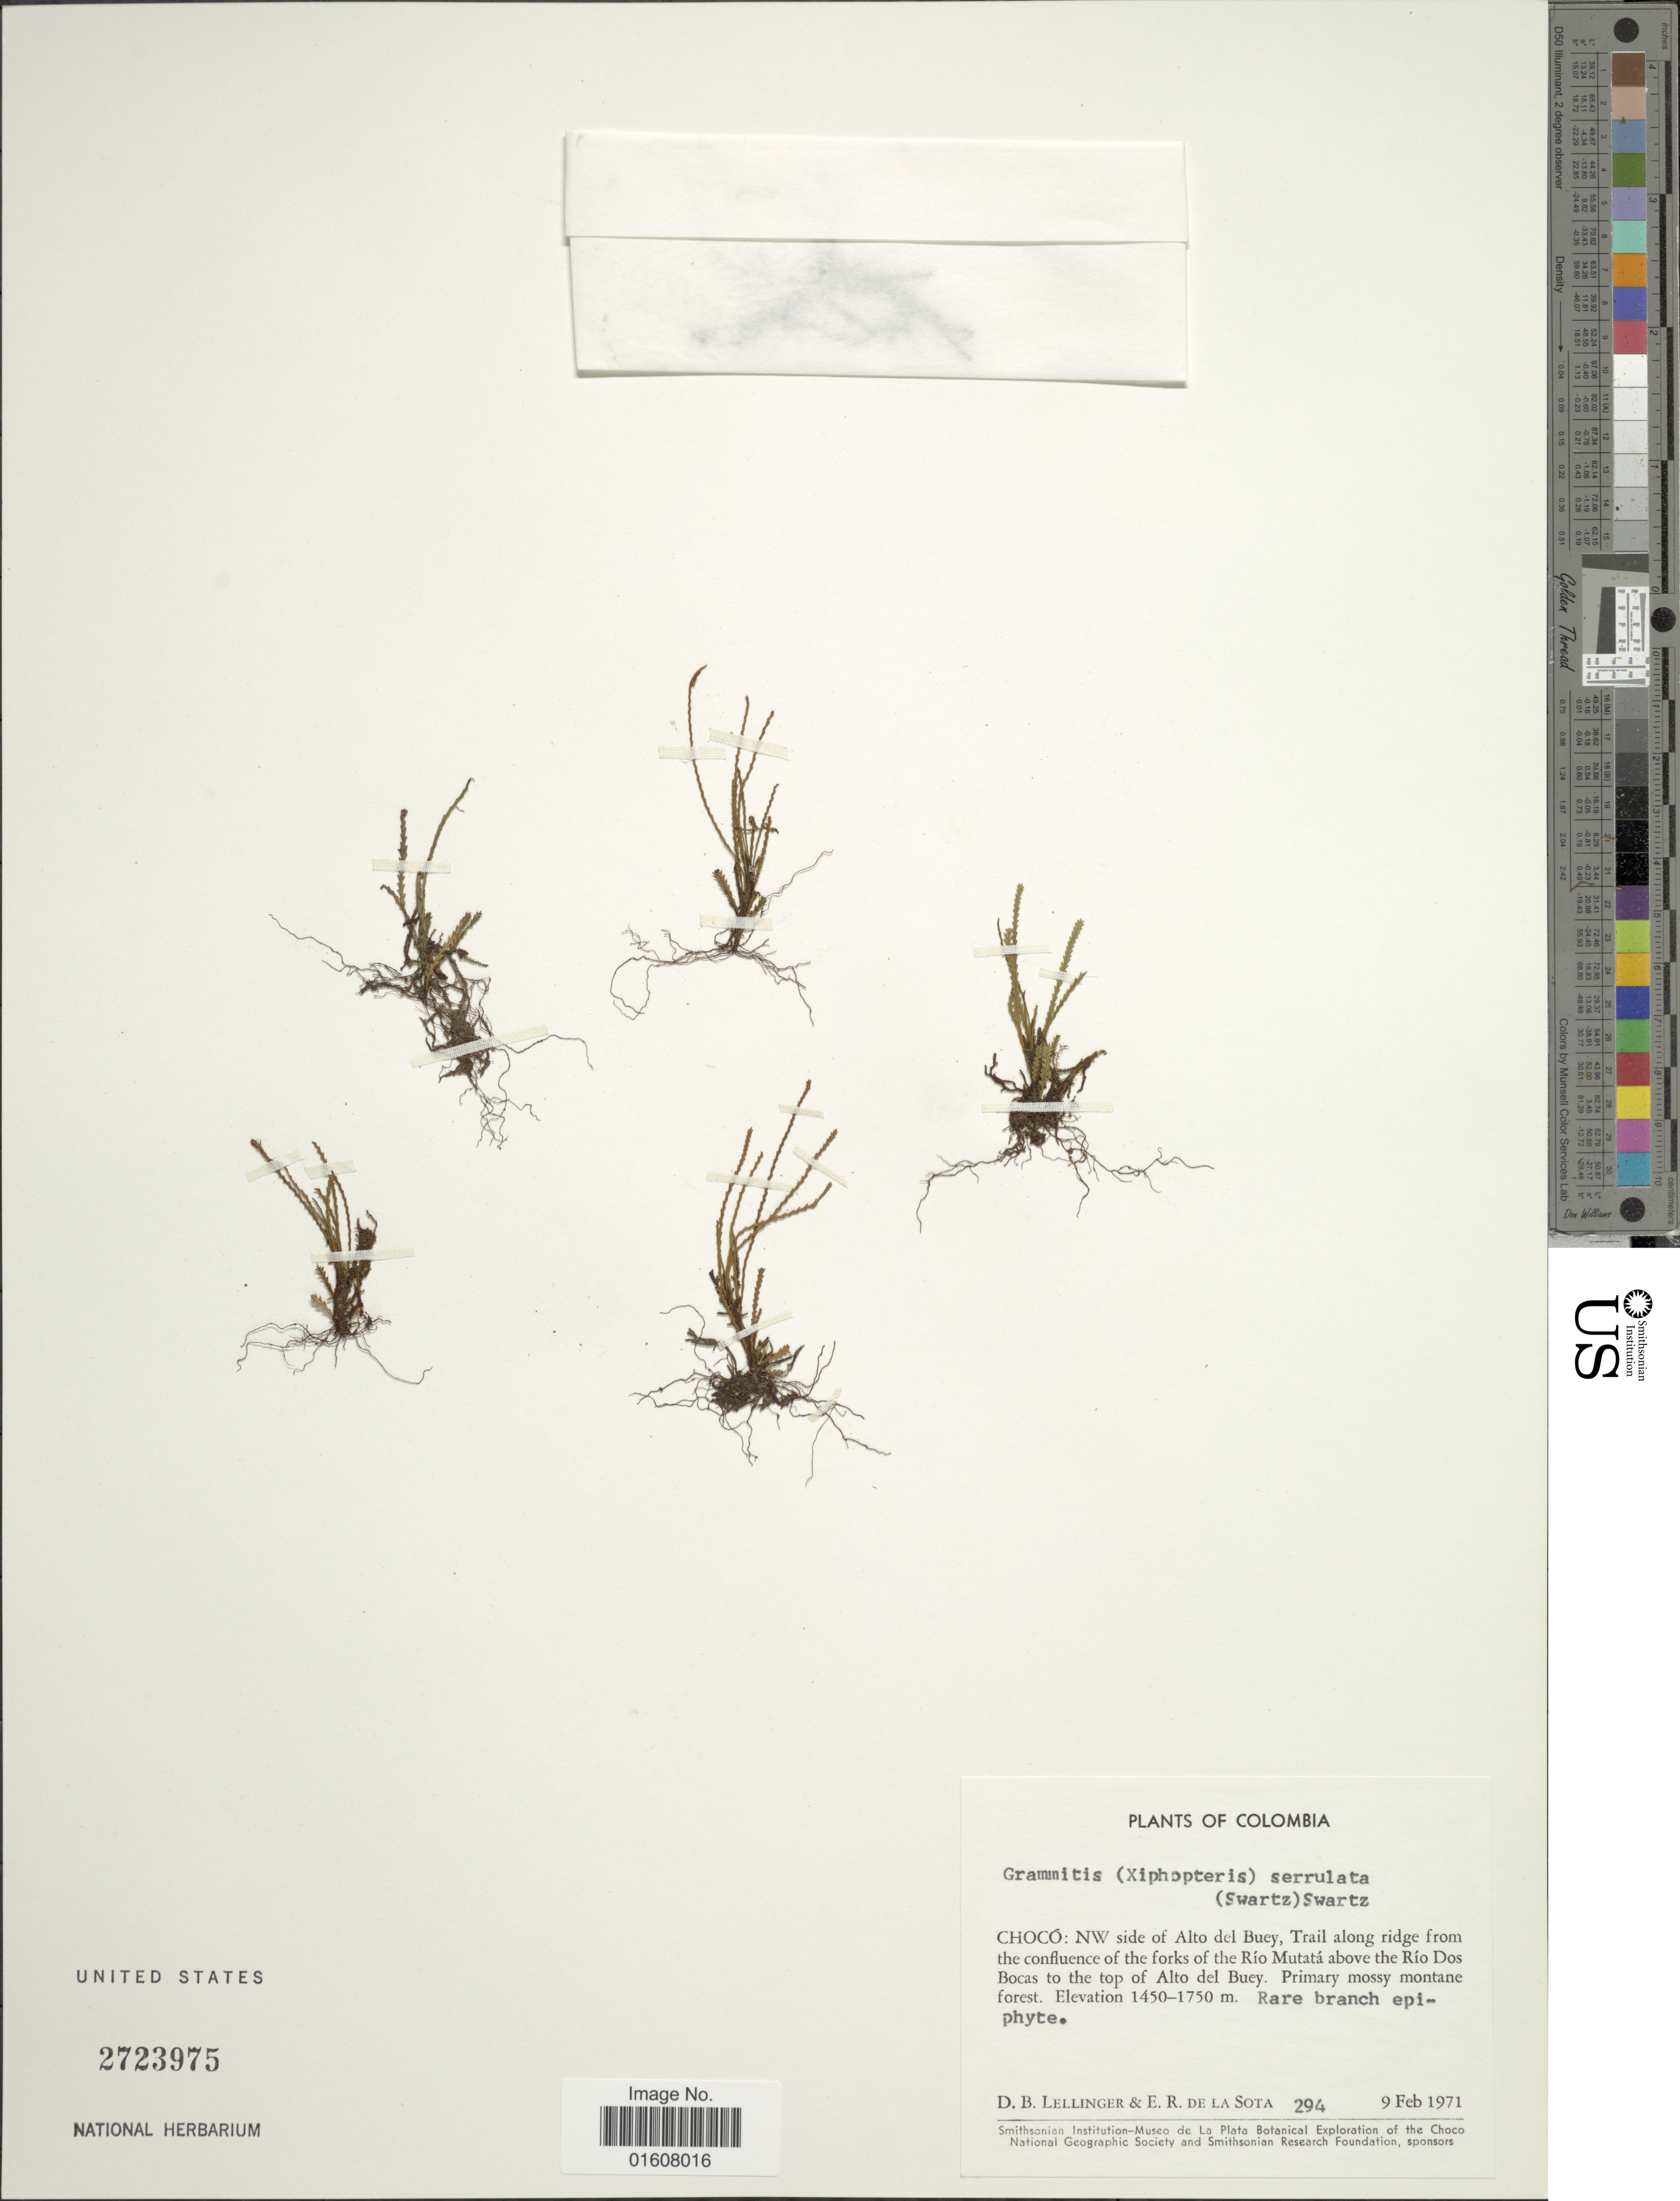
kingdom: Plantae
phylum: Tracheophyta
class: Polypodiopsida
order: Polypodiales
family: Polypodiaceae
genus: Cochlidium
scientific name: Cochlidium serrulatum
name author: (Sw.) L.E. Bishop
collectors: D. B. Lellinger & E. R. de la Sota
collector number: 294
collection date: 1971-02-09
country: Colombia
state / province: Chocó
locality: NW side of Alto del Buey, Trail along ridge from the confluence of the forks of the Río Mutatá above the Río Dos Bocas to the top of Alto del Buey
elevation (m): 1450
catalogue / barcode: US 2723975